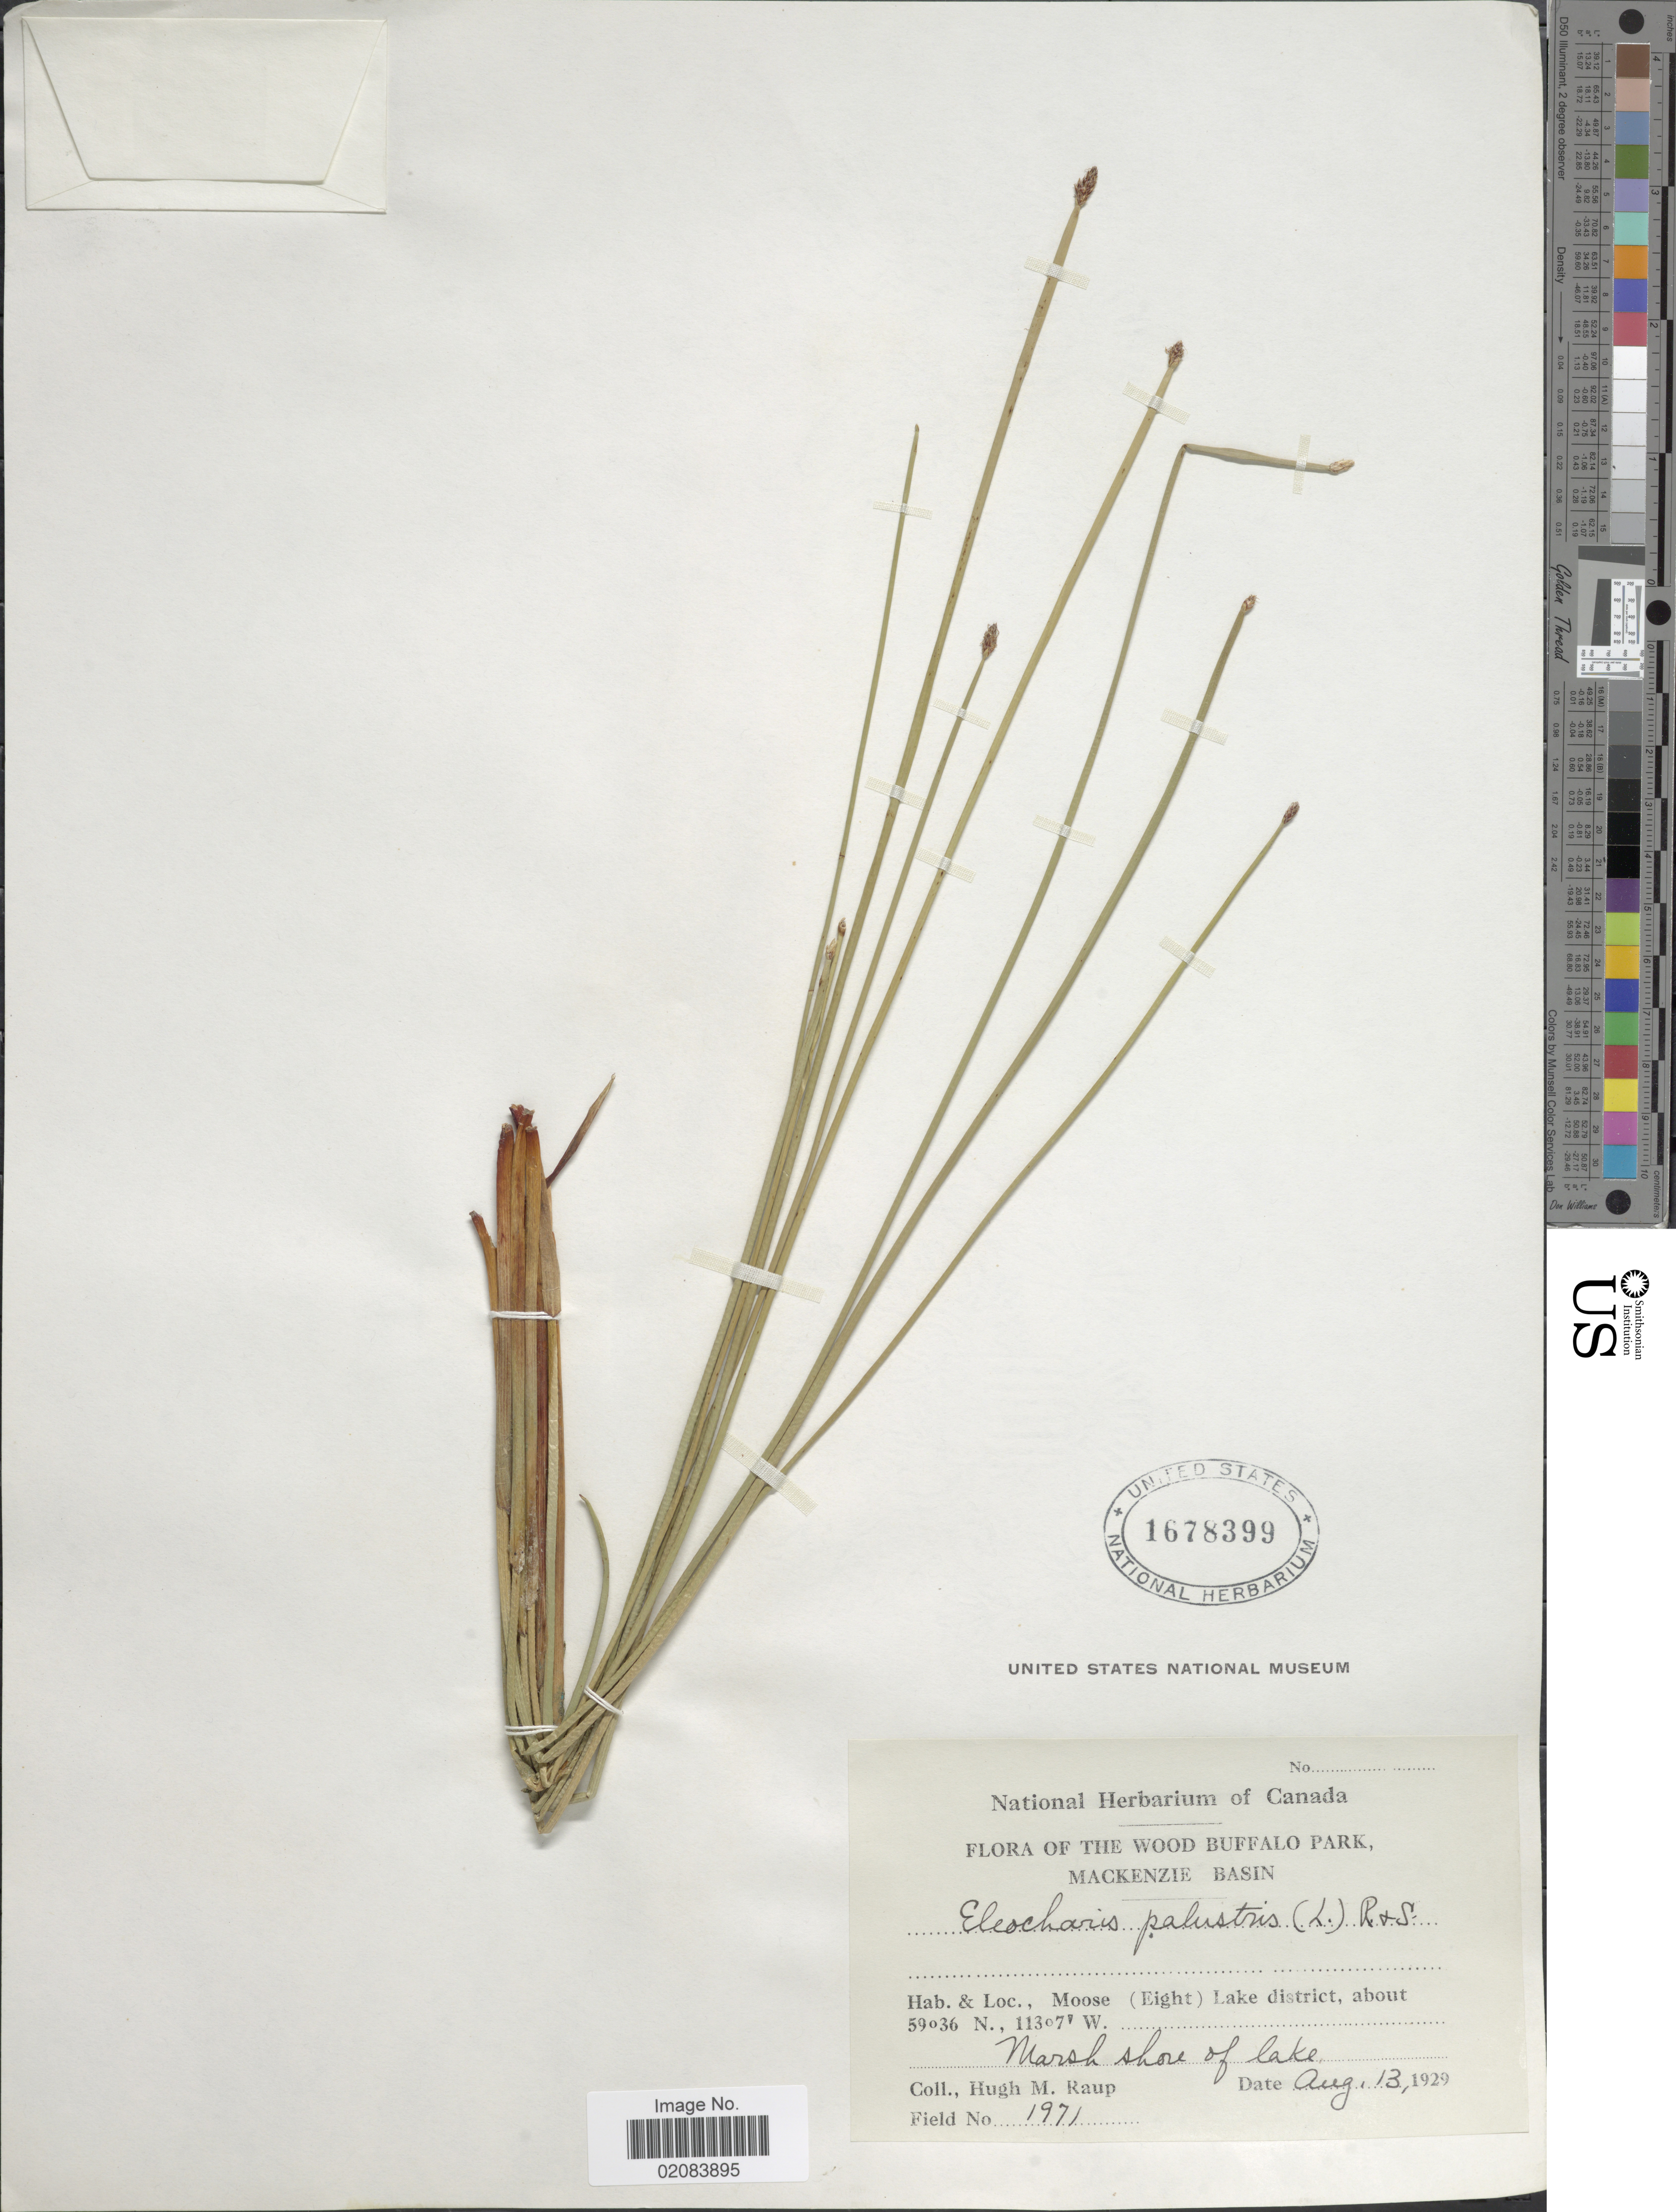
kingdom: Plantae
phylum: Tracheophyta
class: Liliopsida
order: Poales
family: Cyperaceae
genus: Eleocharis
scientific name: Eleocharis palustris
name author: (L.) Roem. & Schult.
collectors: H. Raup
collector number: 1971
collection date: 1929-08-13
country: Canada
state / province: Alberta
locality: Wood Buffalo Park, Mackenzie Basin. Moose (Eight) Lake district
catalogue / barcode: US 1678399